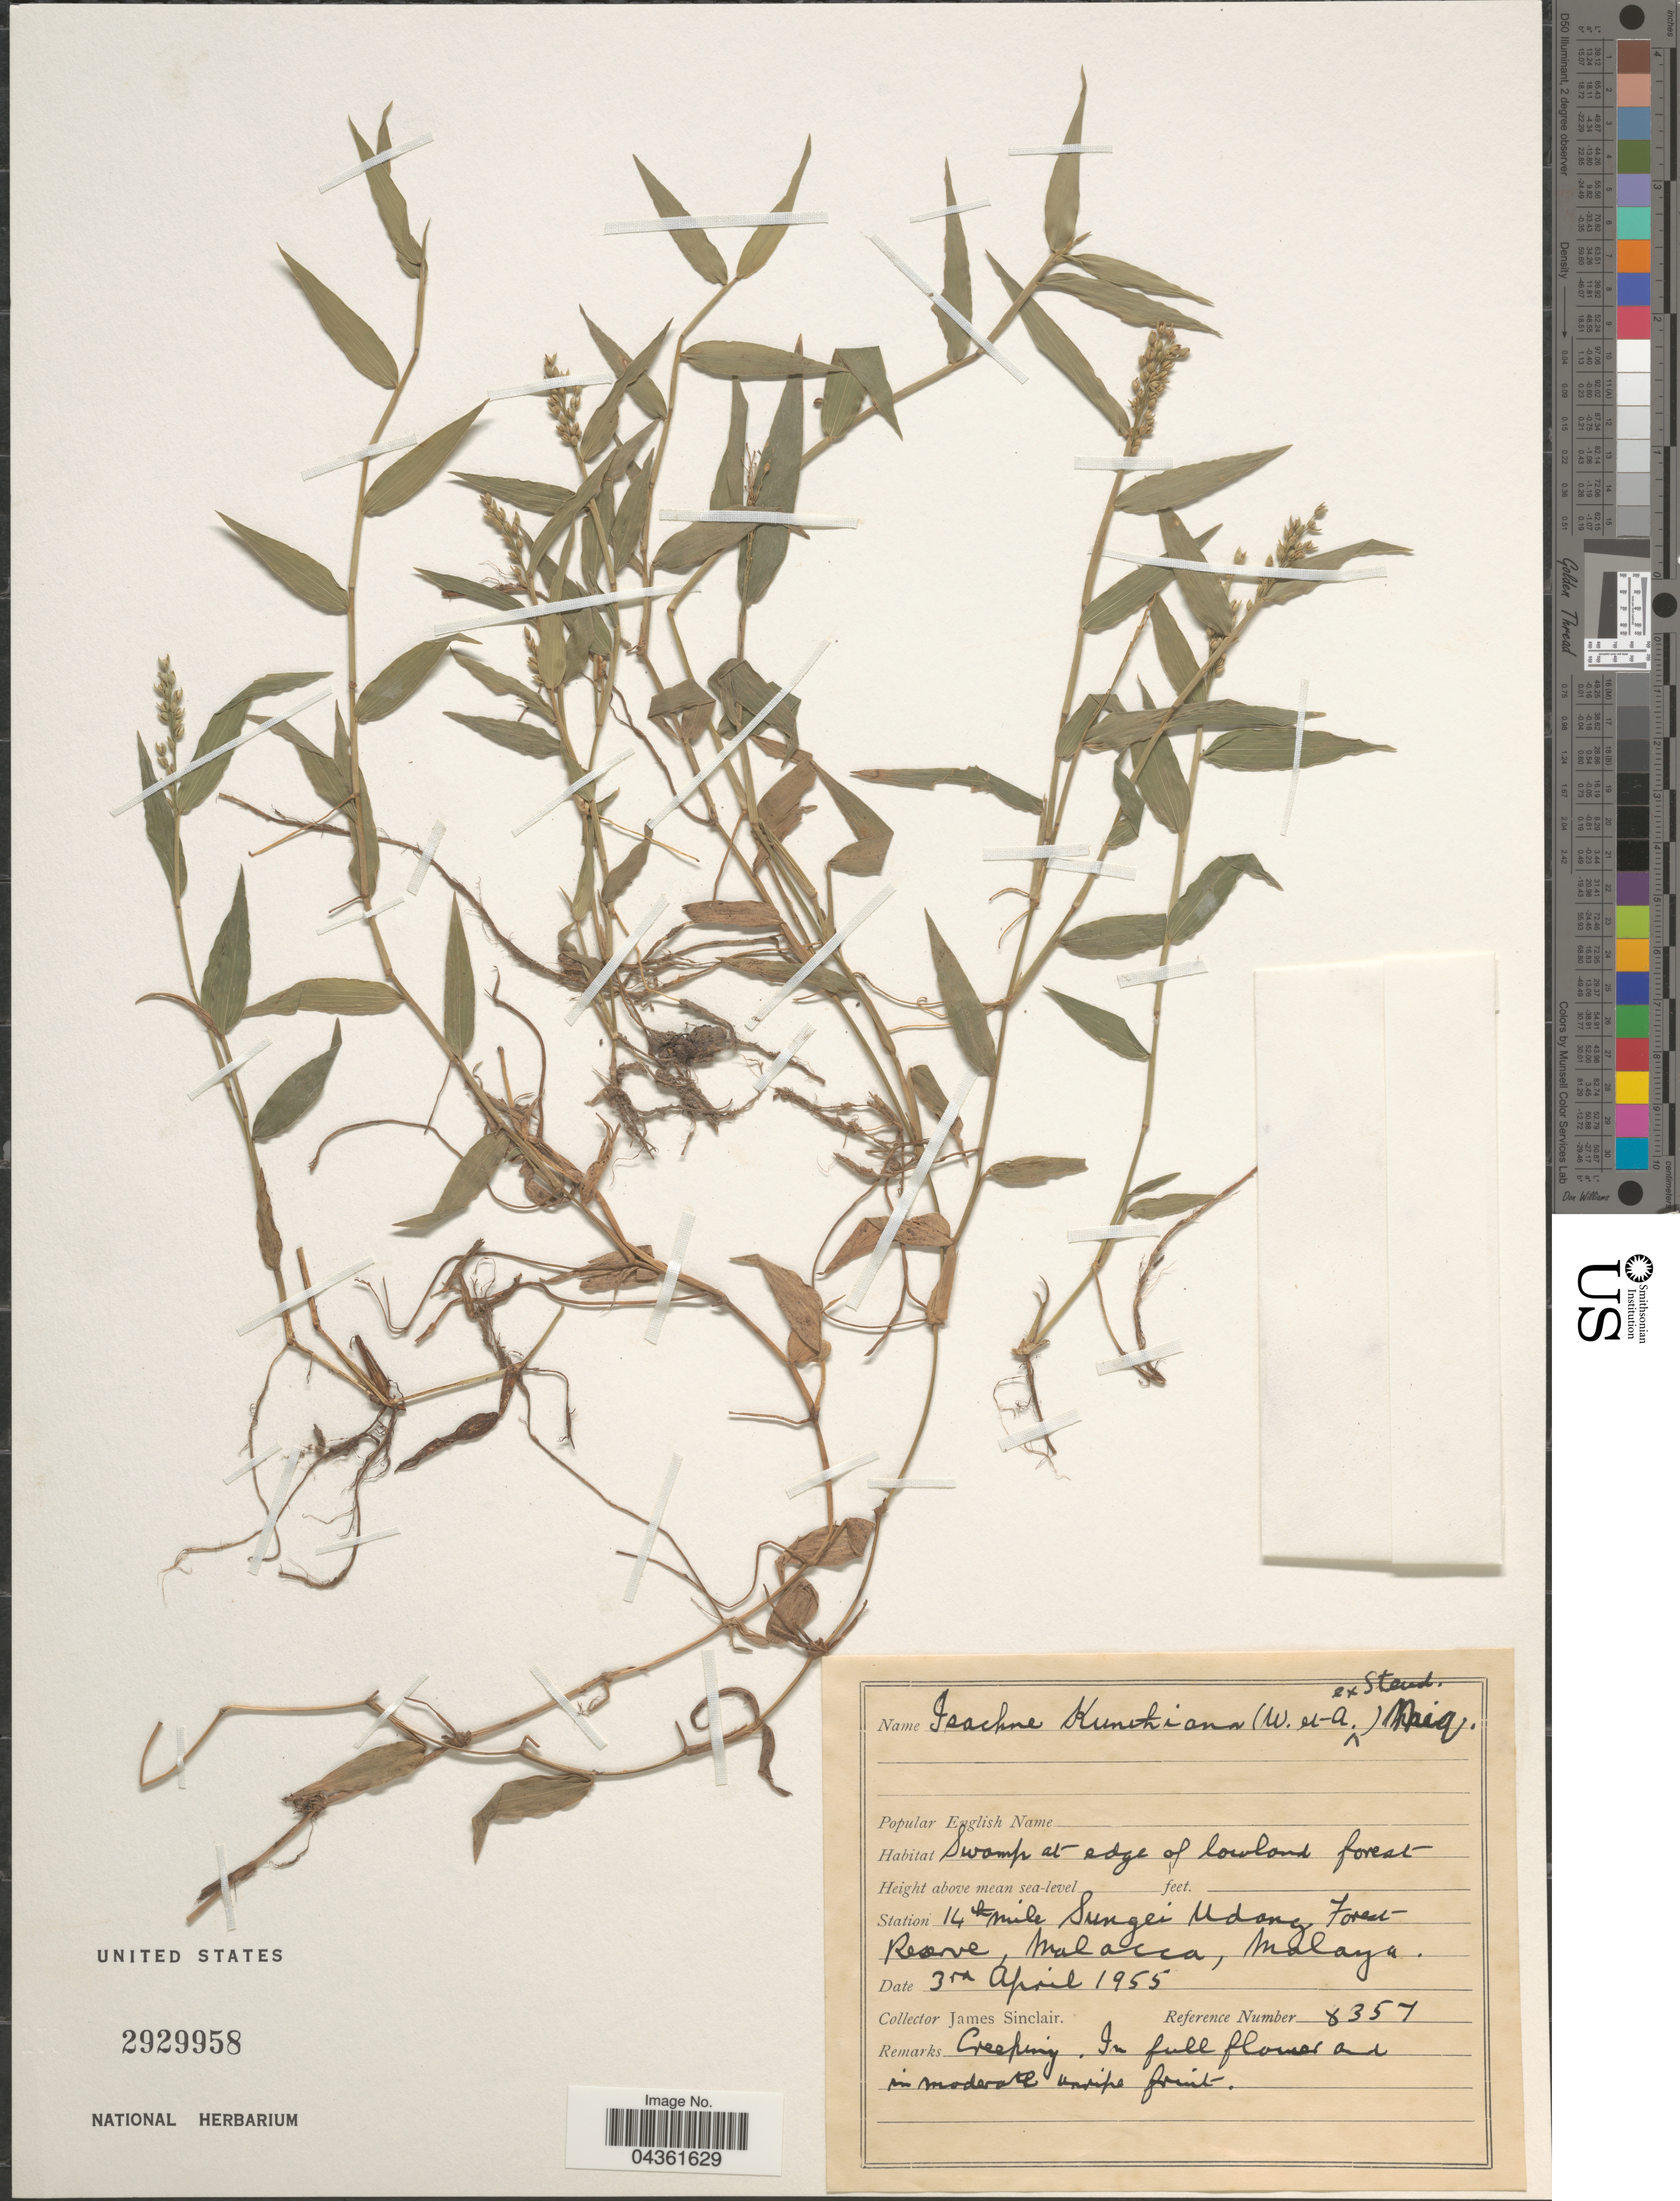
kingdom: Plantae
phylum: Tracheophyta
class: Liliopsida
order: Poales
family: Poaceae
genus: Isachne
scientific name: Isachne kunthiana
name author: (Wight & Arn. ex Steud.) Miq.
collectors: J. Sinclair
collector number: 8357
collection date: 1955-04-03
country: Malaysia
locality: Station 14th mile Sungei Udong Forest Reserve, Malacca, Malaya.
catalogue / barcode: US 2929958